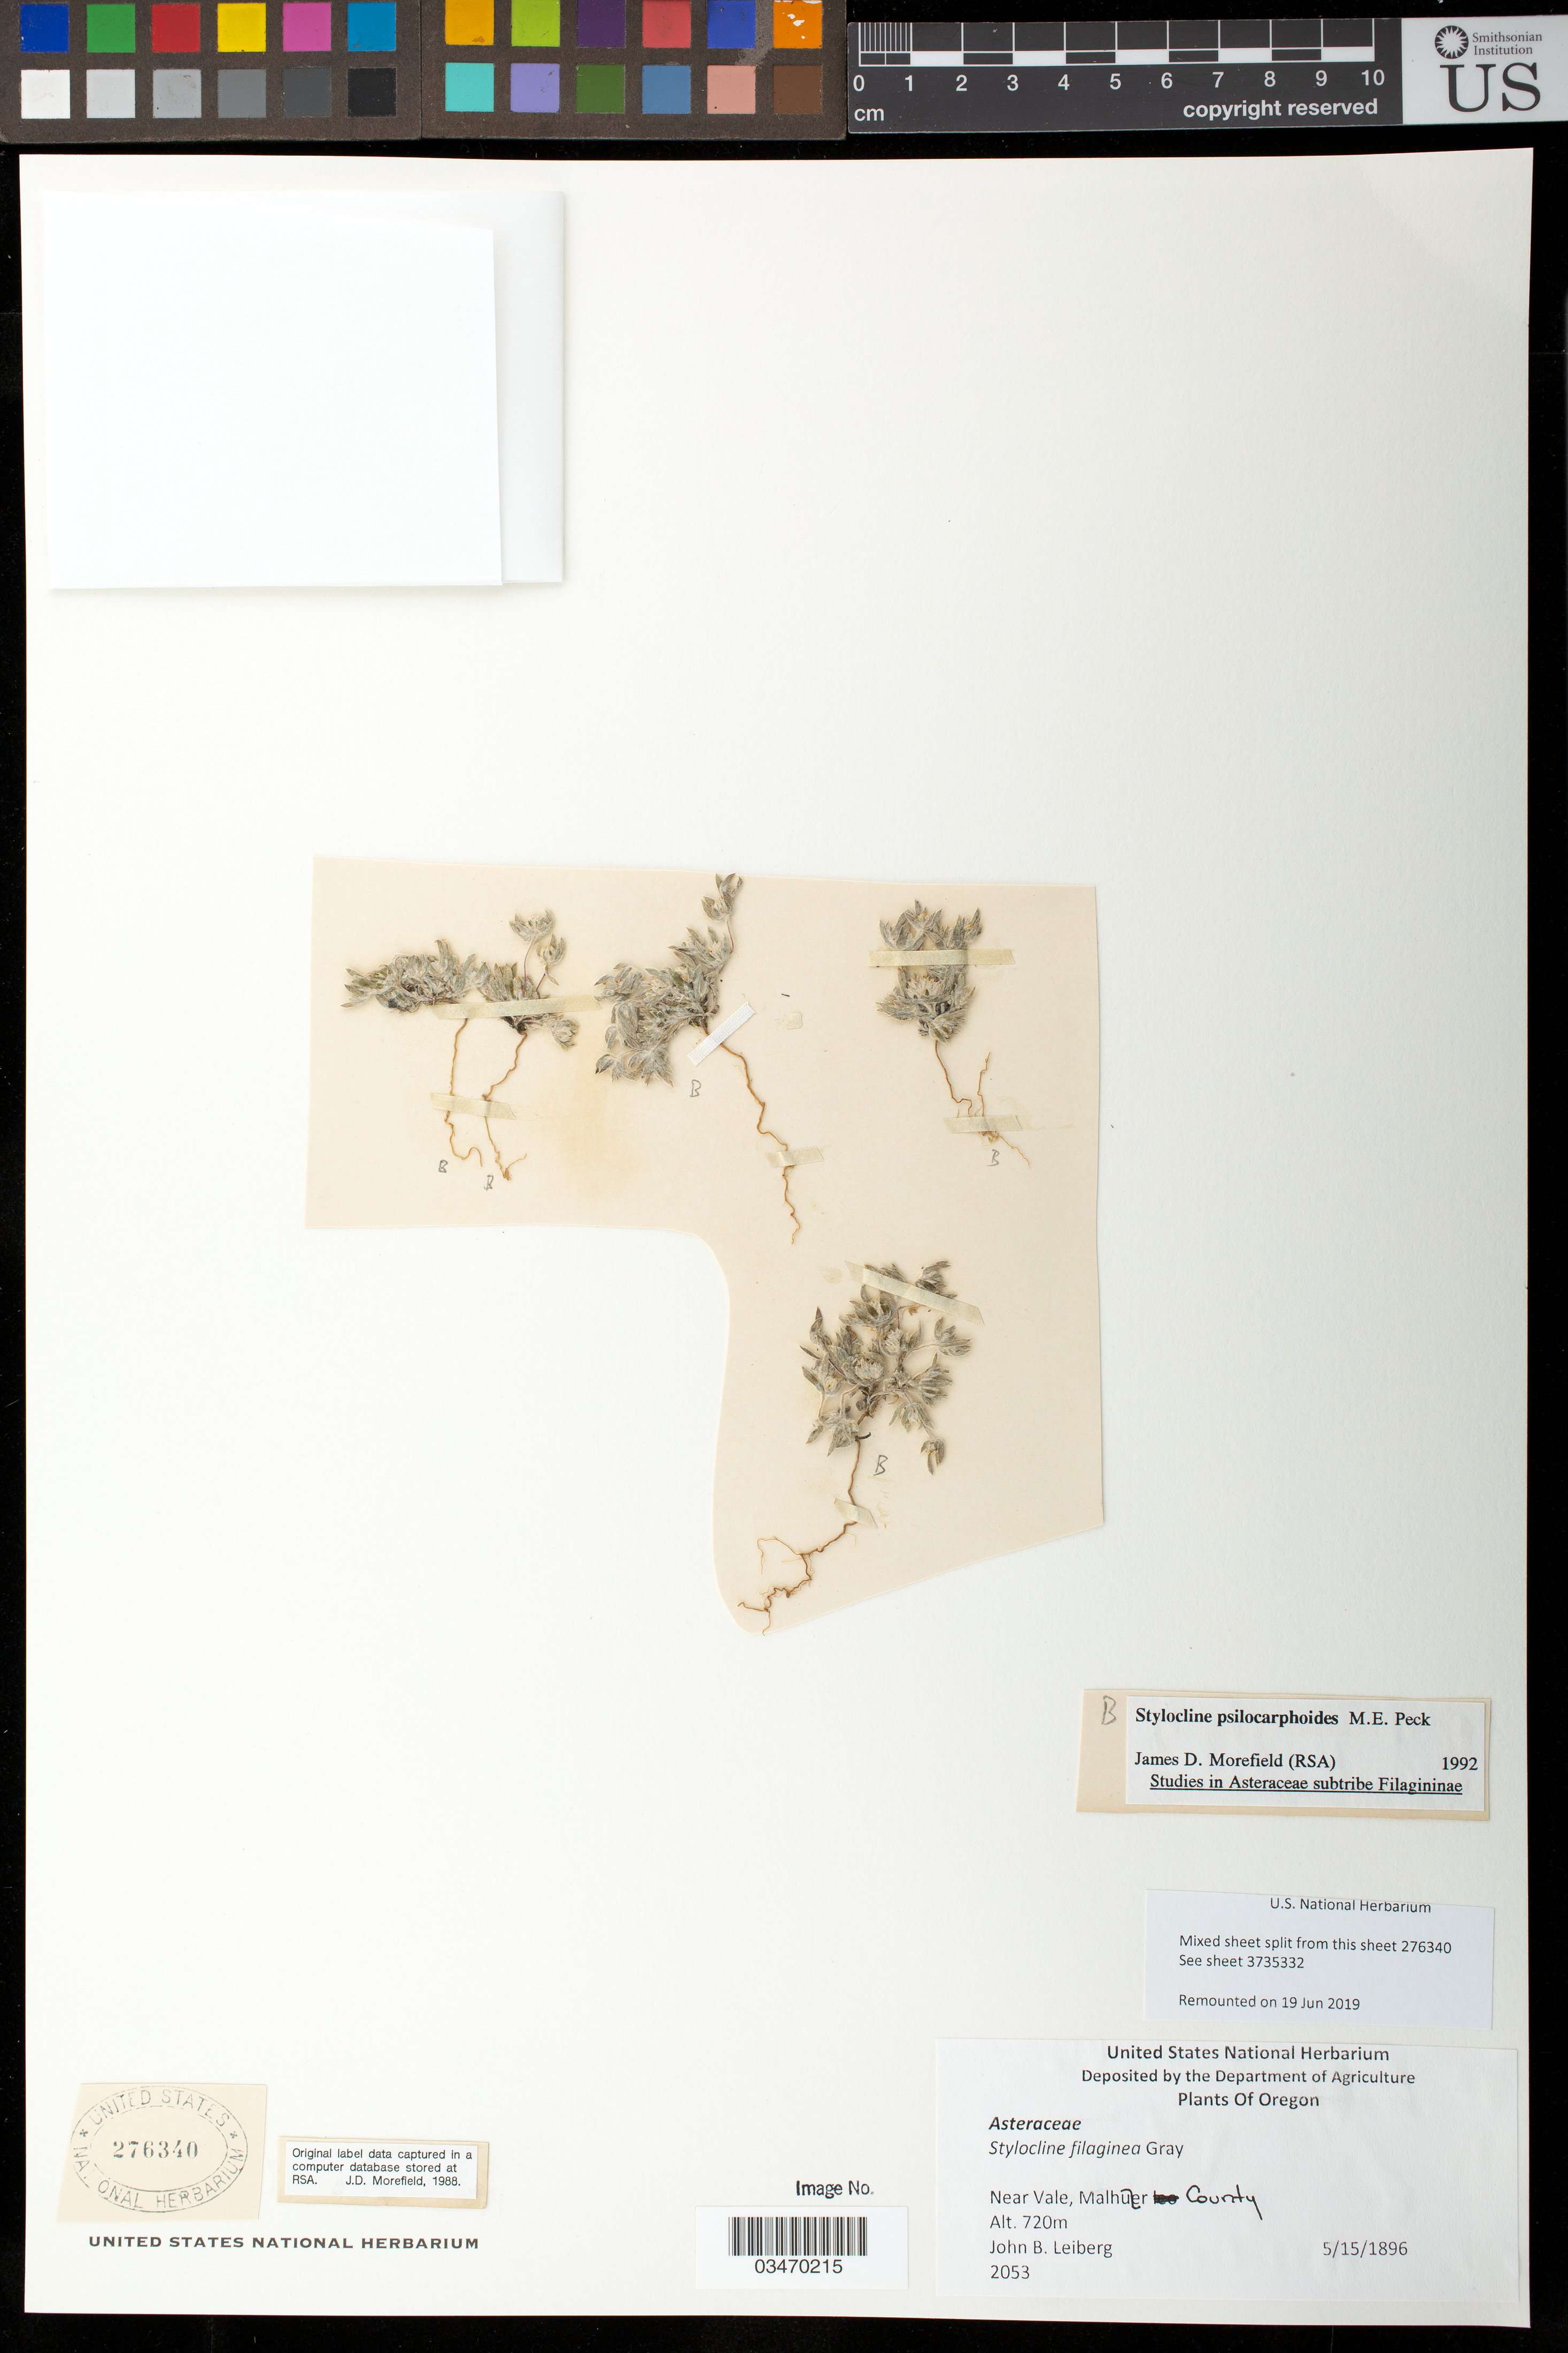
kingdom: Plantae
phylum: Tracheophyta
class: Magnoliopsida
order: Asterales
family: Asteraceae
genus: Stylocline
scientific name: Stylocline psilocarphoides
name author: M. Peck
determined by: Morefield, James D., (RSA), Rancho Santa Ana Botanic Garden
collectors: J. B. Leiberg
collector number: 2053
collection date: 1896-05-15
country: United States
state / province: Oregon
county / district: Malheur County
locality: Vale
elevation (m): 720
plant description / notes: Specimen split from mixed sheet no. 276340. Remounted 19 Jun 2019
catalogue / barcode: US 276340